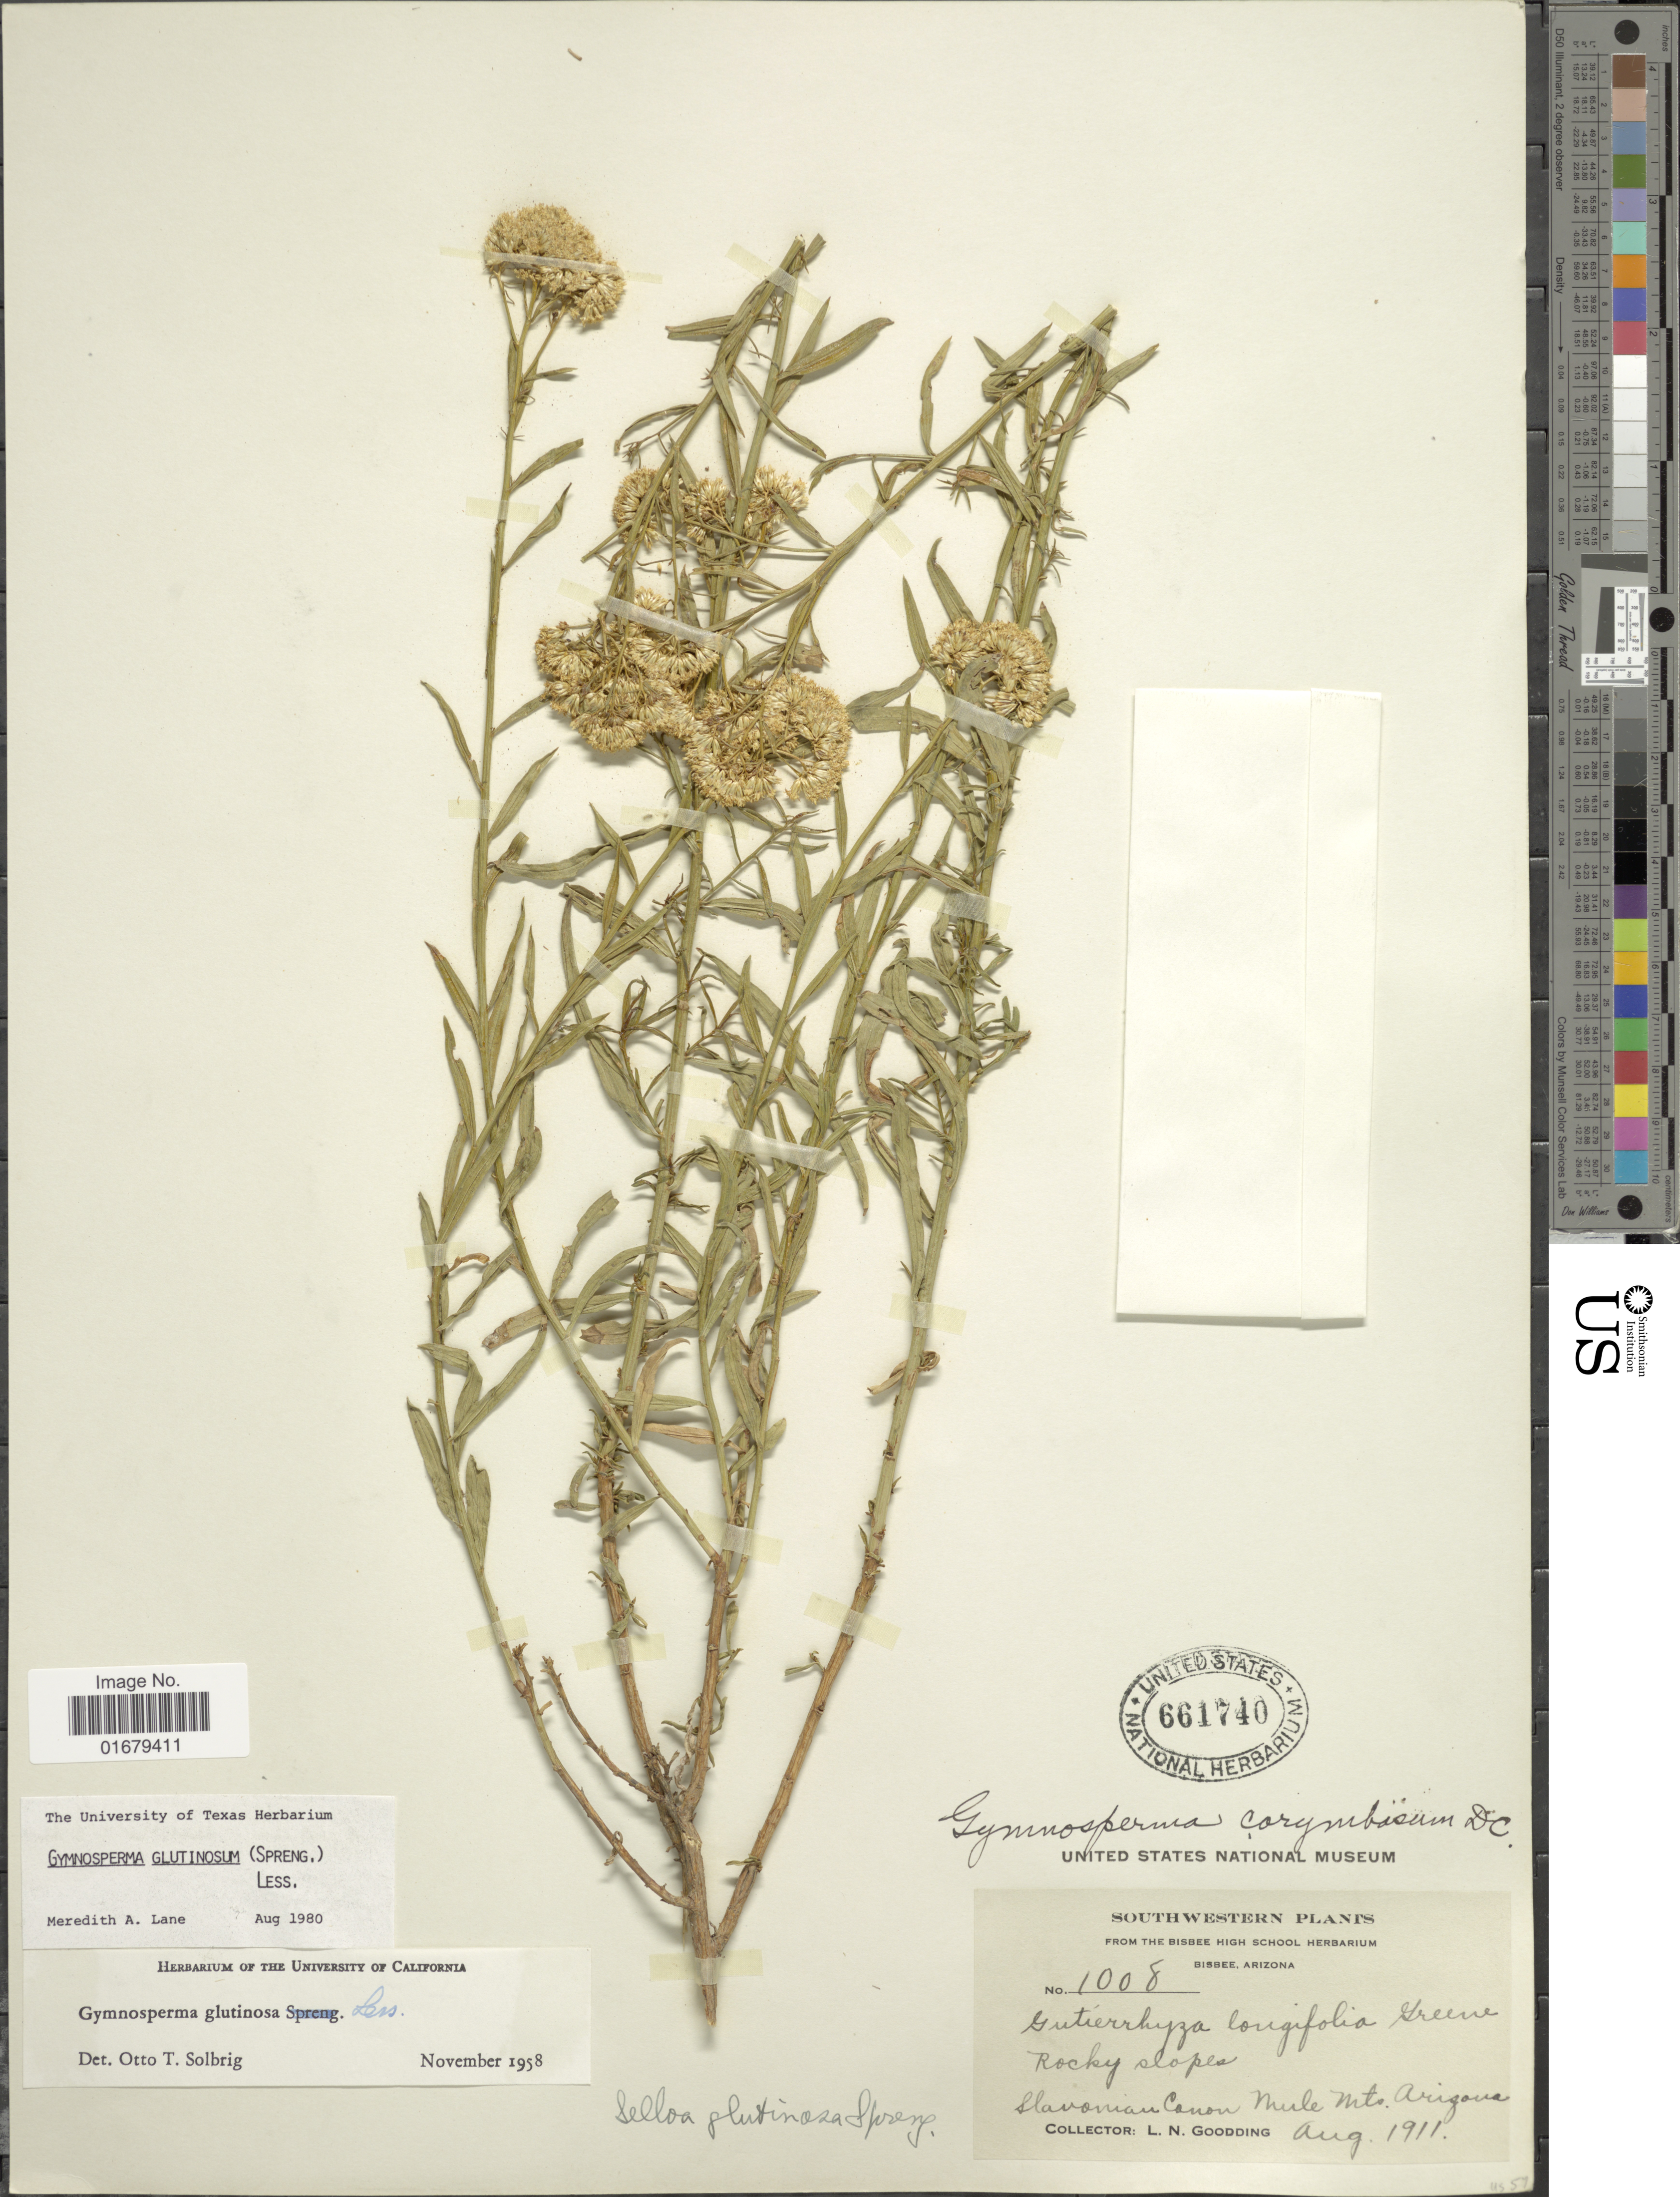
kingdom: Plantae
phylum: Tracheophyta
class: Magnoliopsida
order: Asterales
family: Asteraceae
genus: Gymnosperma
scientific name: Gymnosperma glutinosum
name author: (Spreng.) Less.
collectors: L. N. Goodding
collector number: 1008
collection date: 1911-08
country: United States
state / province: Arizona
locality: Southwestern, Rocky slopes, Slavonian Canon, Mule Mts.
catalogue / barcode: US 661740